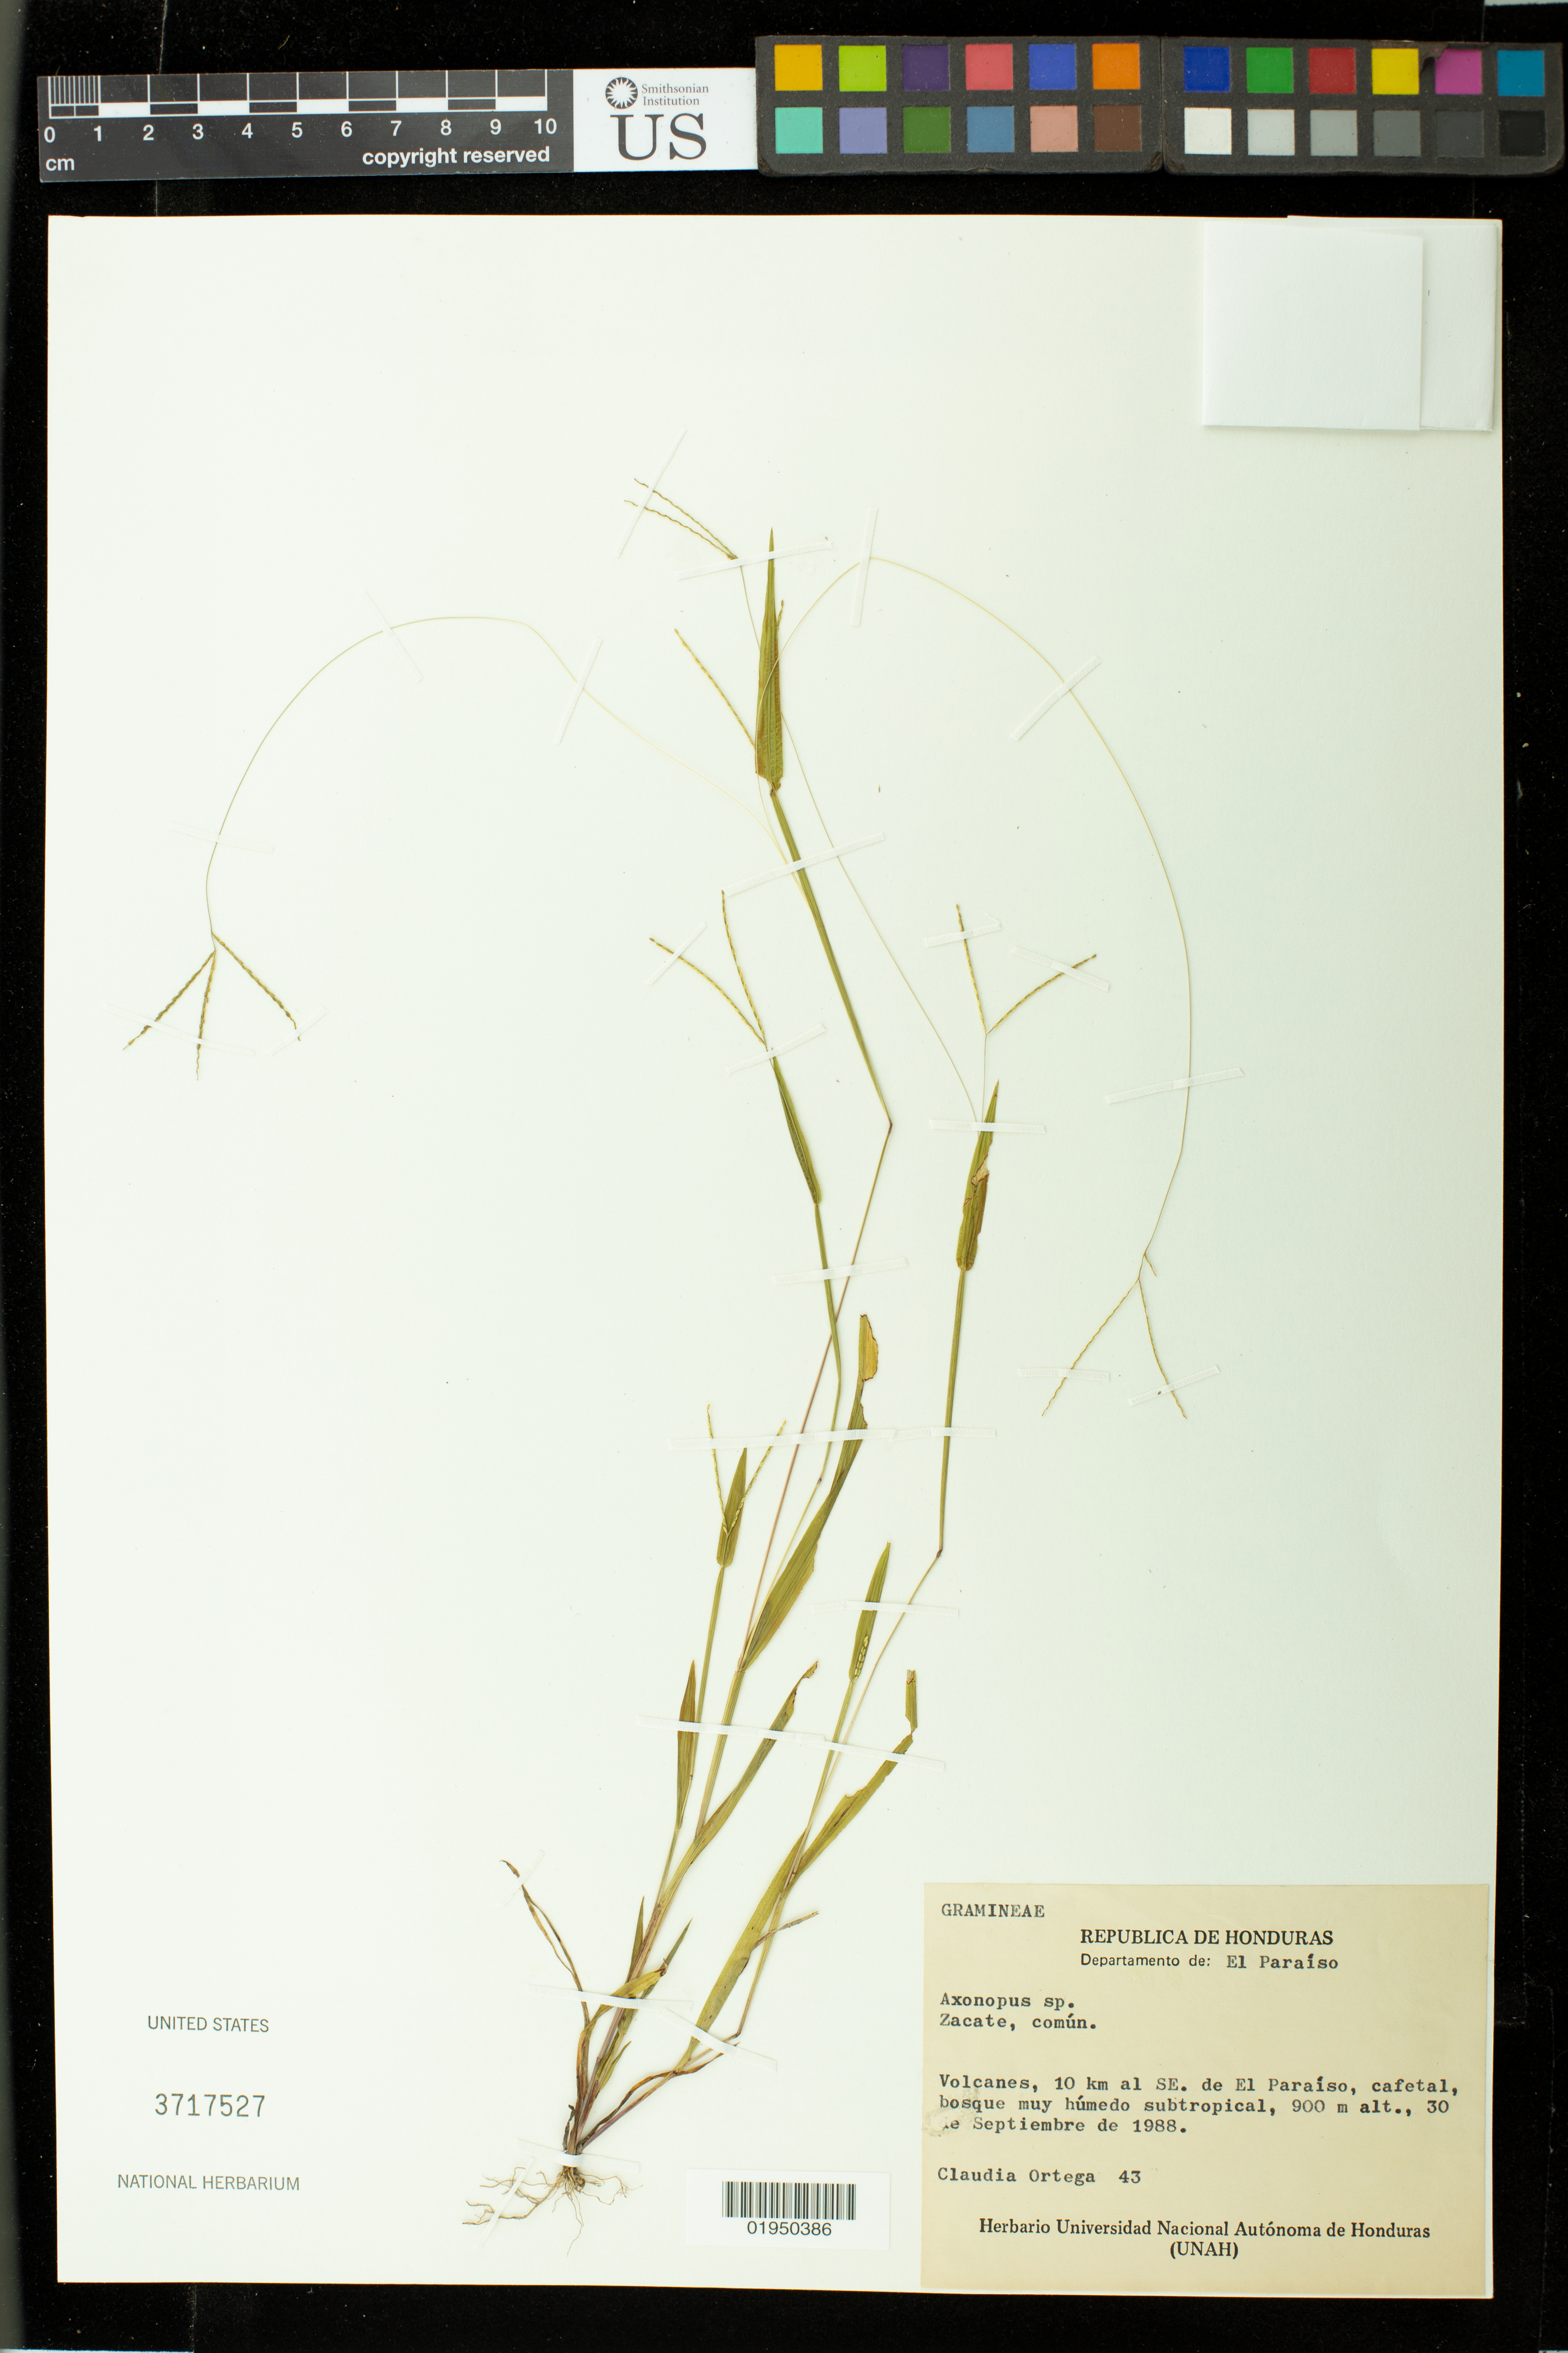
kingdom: Plantae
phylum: Tracheophyta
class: Liliopsida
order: Poales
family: Poaceae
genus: Axonopus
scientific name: Axonopus sp.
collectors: C. Ortega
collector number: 43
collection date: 1988-09-30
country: Honduras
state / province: El Paraíso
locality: Valcanes. 10 km al SE. de El Paraiso, cafetal,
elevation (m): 900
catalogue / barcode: US 3717527